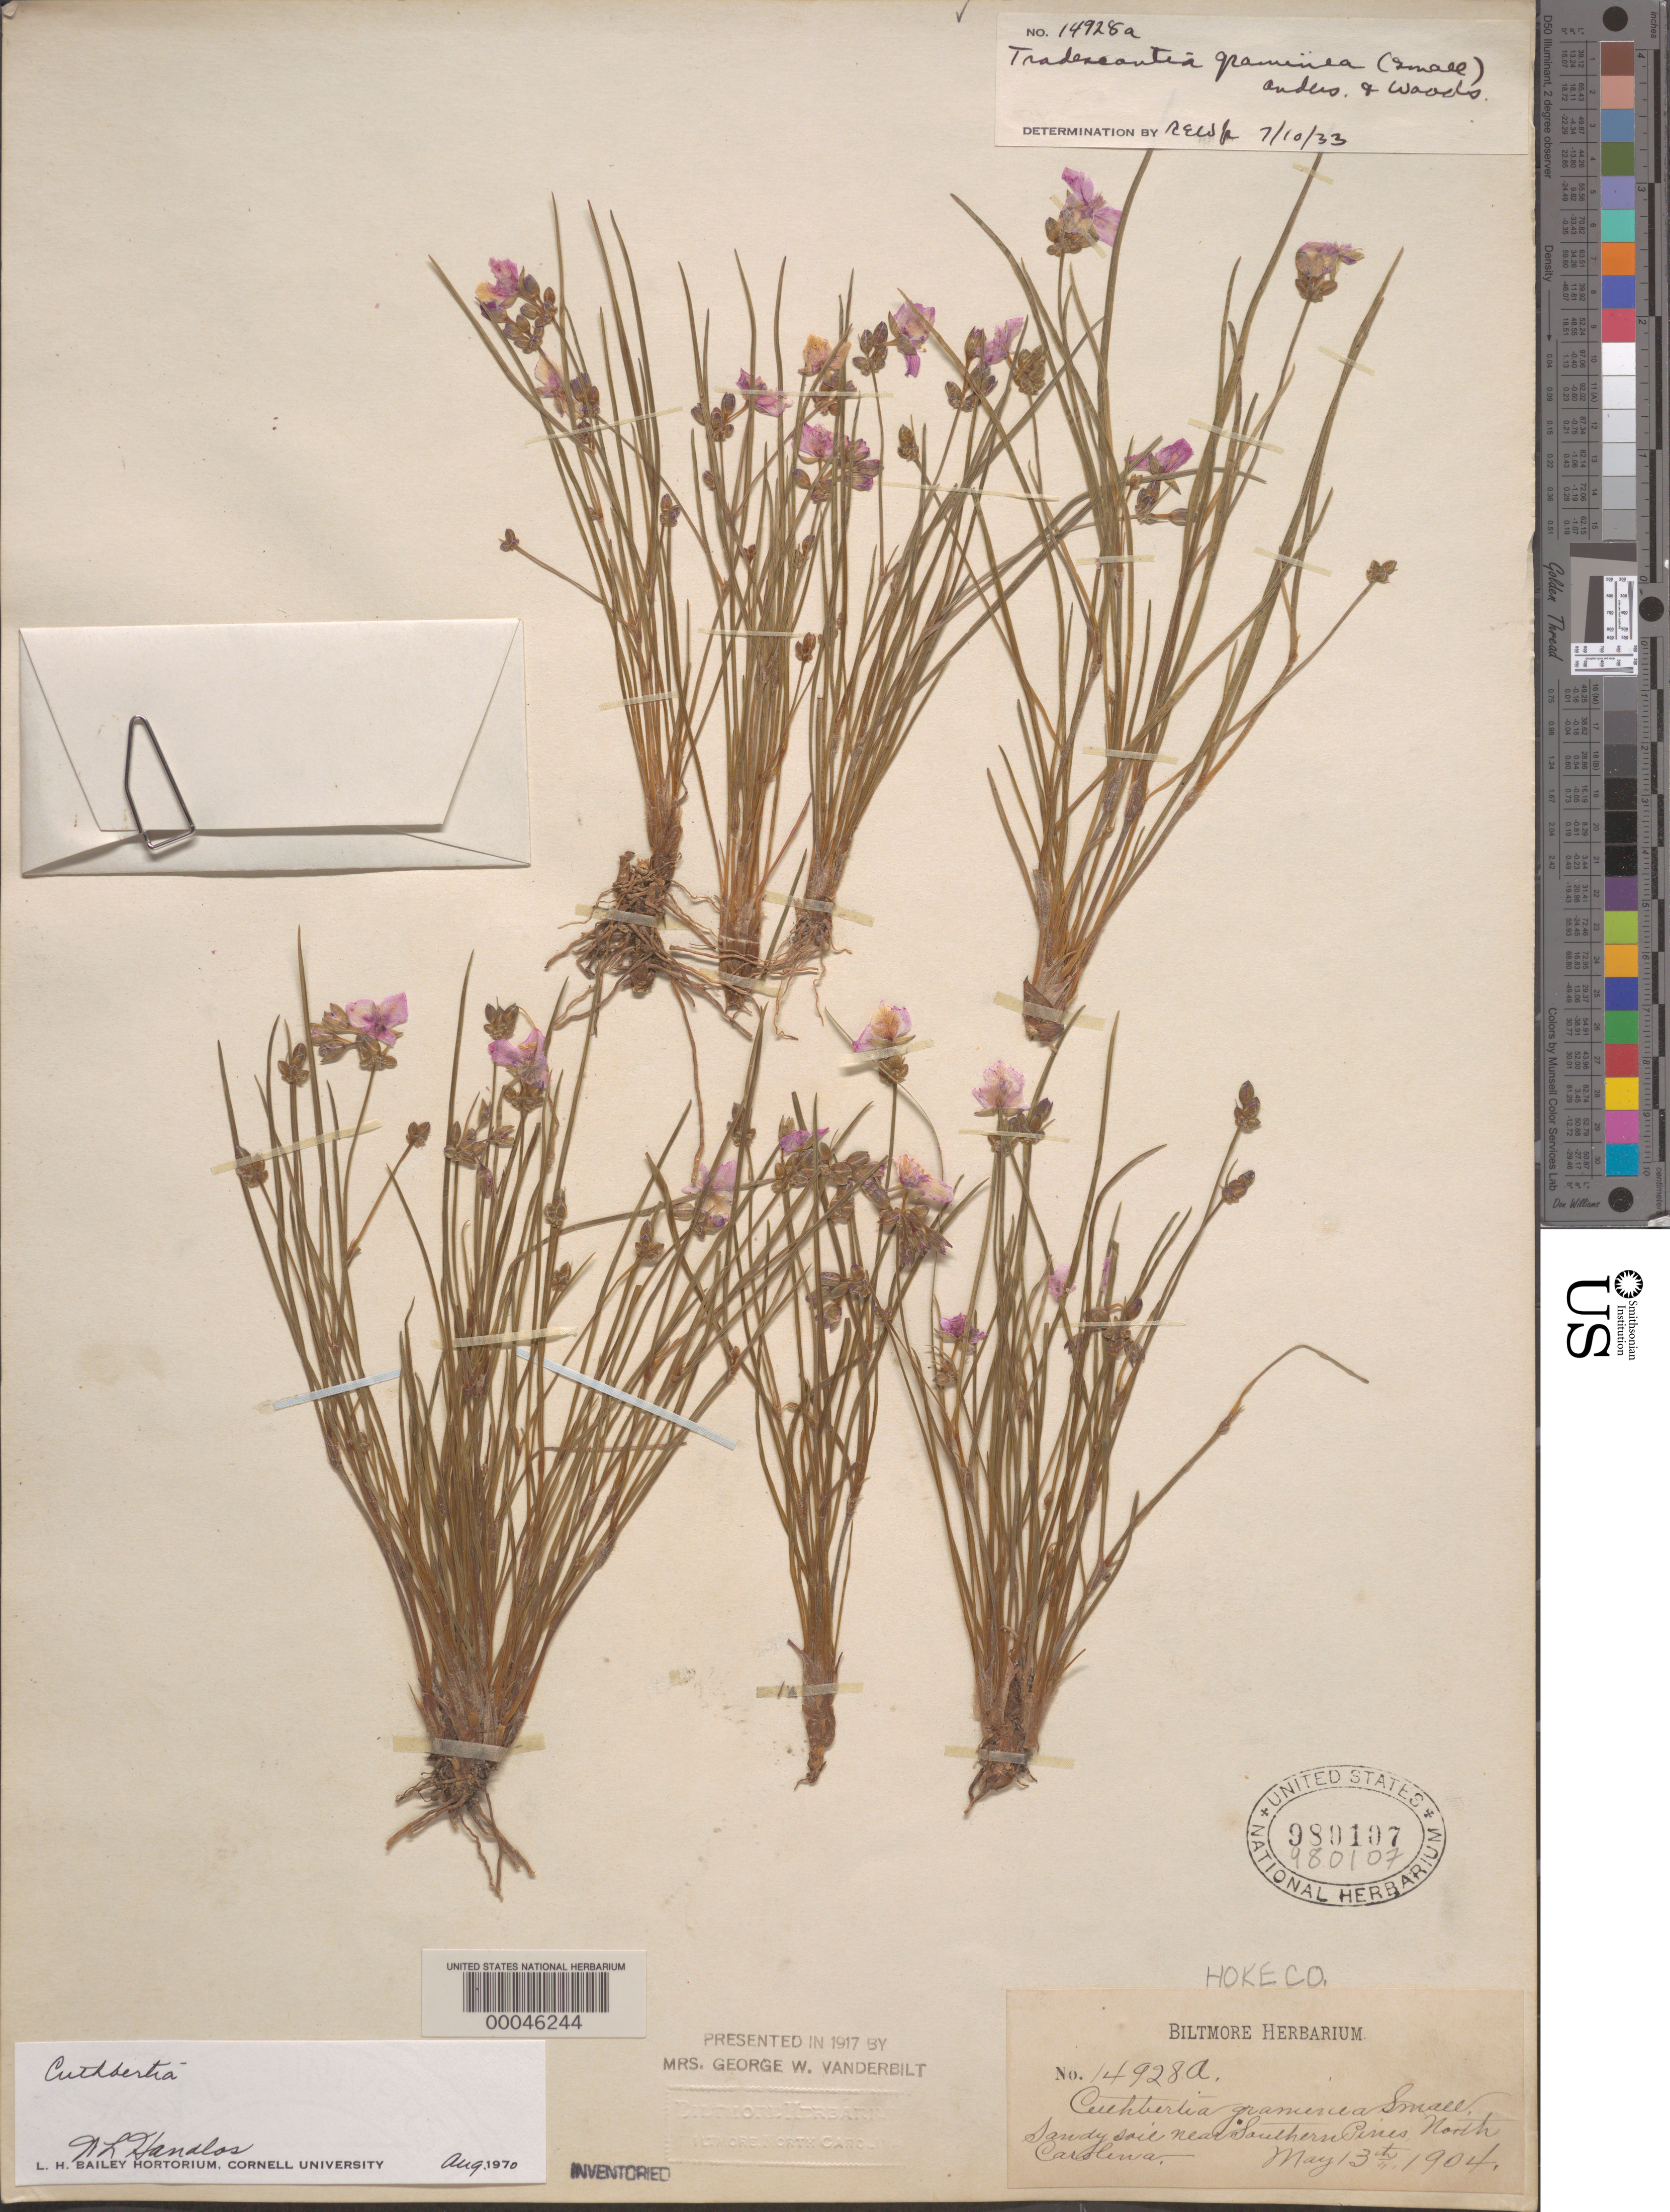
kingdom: Plantae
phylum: Tracheophyta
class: Liliopsida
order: Commelinales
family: Commelinaceae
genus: Cuthbertia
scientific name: Cuthbertia graminea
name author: Small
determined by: Strong, Mark T., (BOT), Smithsonian Institution - National Museum of Natural History (UNITED STATES)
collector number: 14928a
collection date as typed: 13 May 1904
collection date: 1904-05-13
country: United States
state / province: North Carolina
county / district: Hoke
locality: Near southern pines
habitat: Sandy soil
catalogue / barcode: US 980107